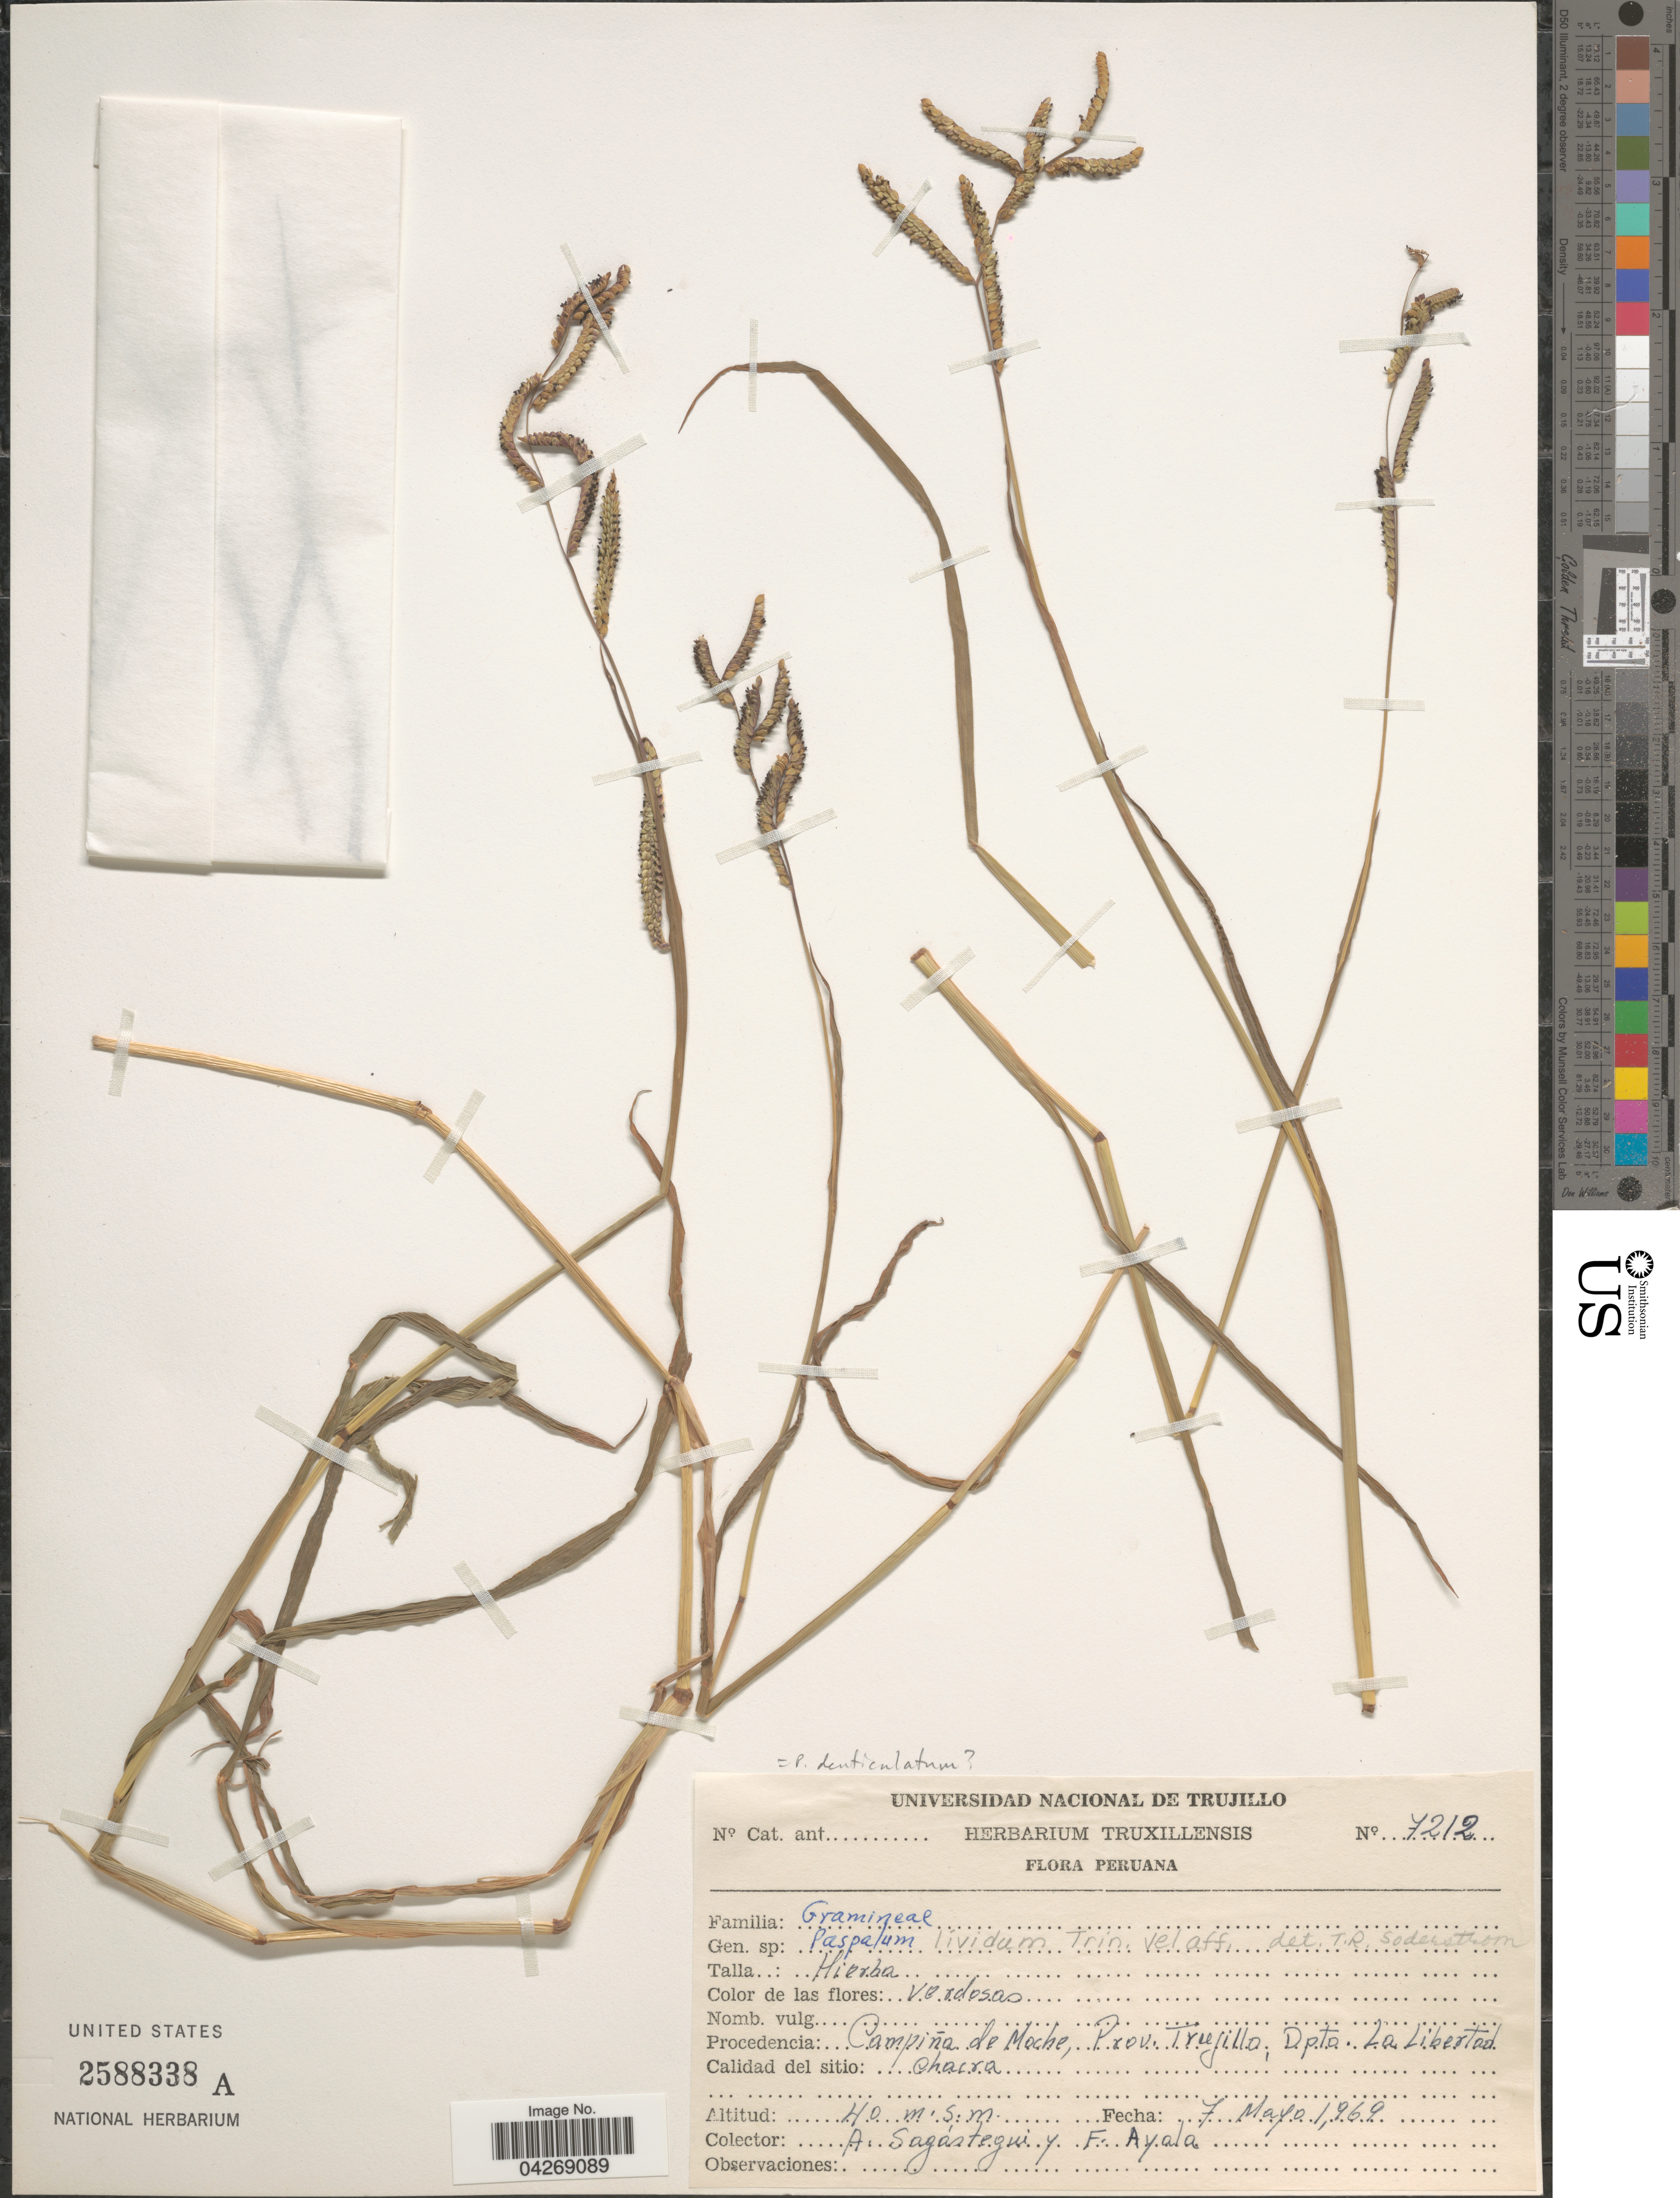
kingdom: Plantae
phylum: Tracheophyta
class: Liliopsida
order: Poales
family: Poaceae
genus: Paspalum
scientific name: Paspalum denticulatum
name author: Trin.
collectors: A. Sagastegui & F. Ayala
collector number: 7212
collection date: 1969-05-07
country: Peru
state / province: La Libertad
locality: Procedencia: Campina de Moche, Prov. Trujillo. Dpto. La Libertad.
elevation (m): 40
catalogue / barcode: US 2588338A